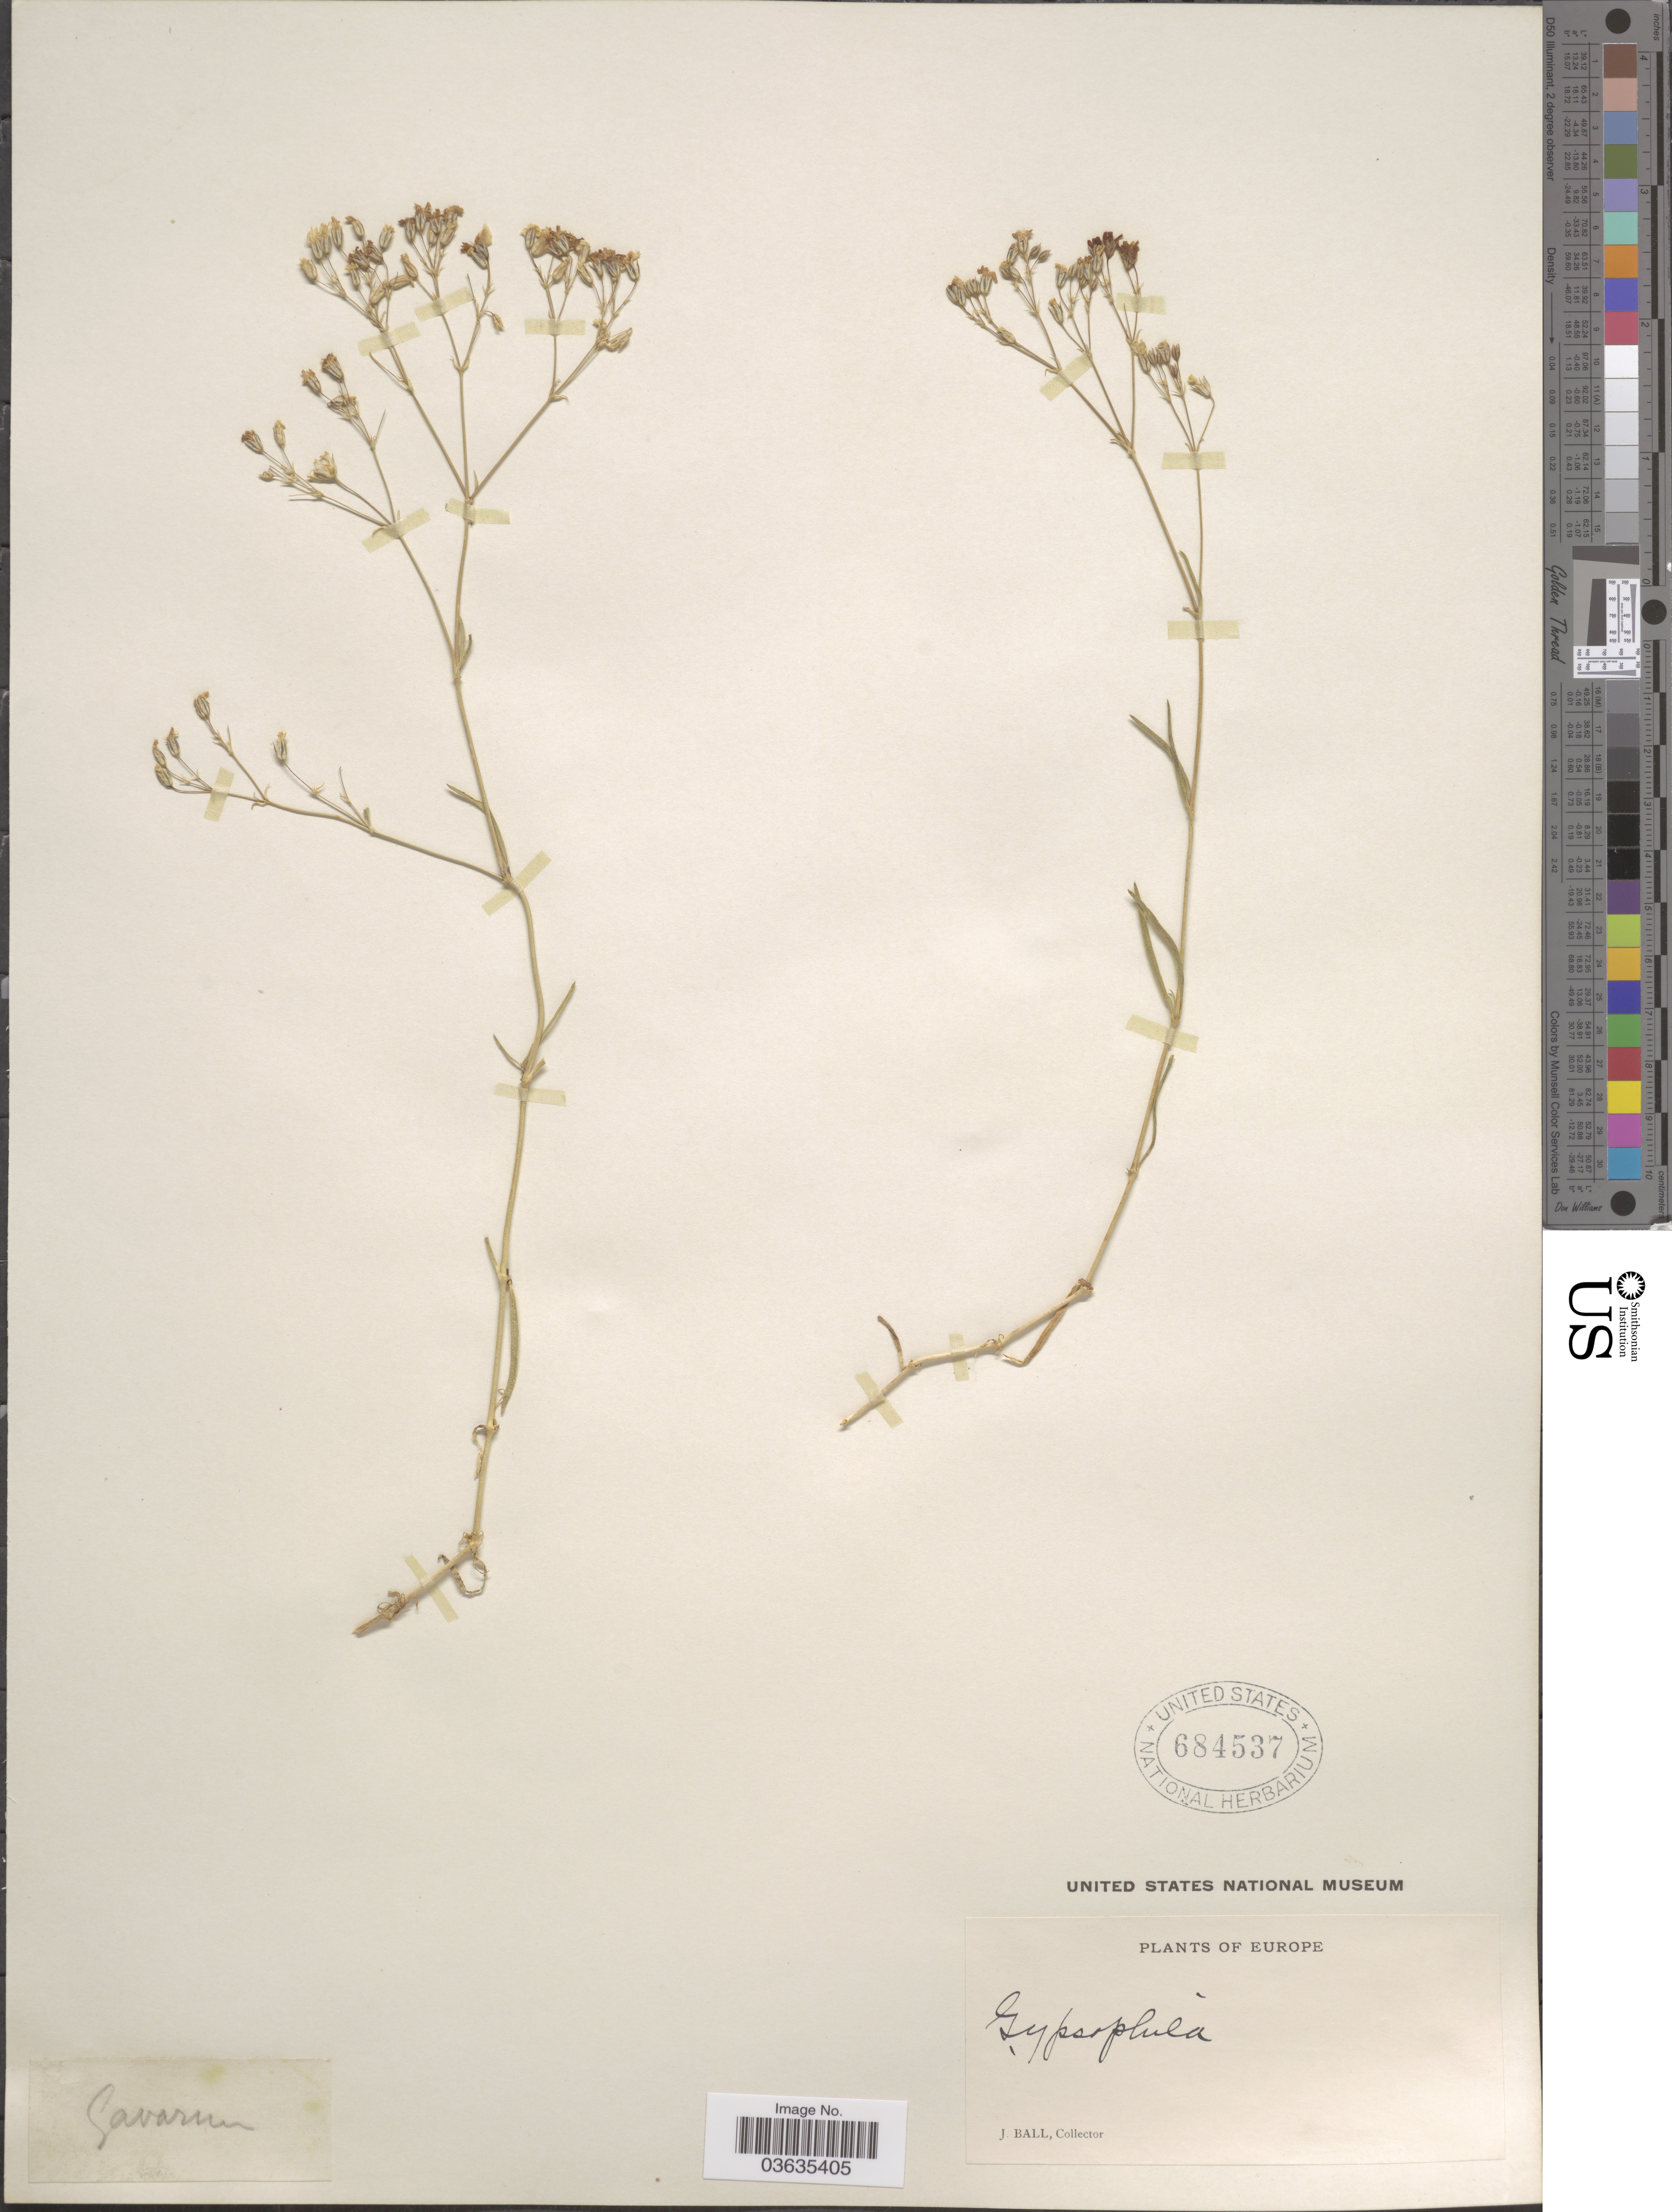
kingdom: Plantae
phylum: Tracheophyta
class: Magnoliopsida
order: Caryophyllales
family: Caryophyllaceae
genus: Gypsophila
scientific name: Gypsophila sp.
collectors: J. Ball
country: France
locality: Europe. Gavarnie.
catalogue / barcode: US 684537